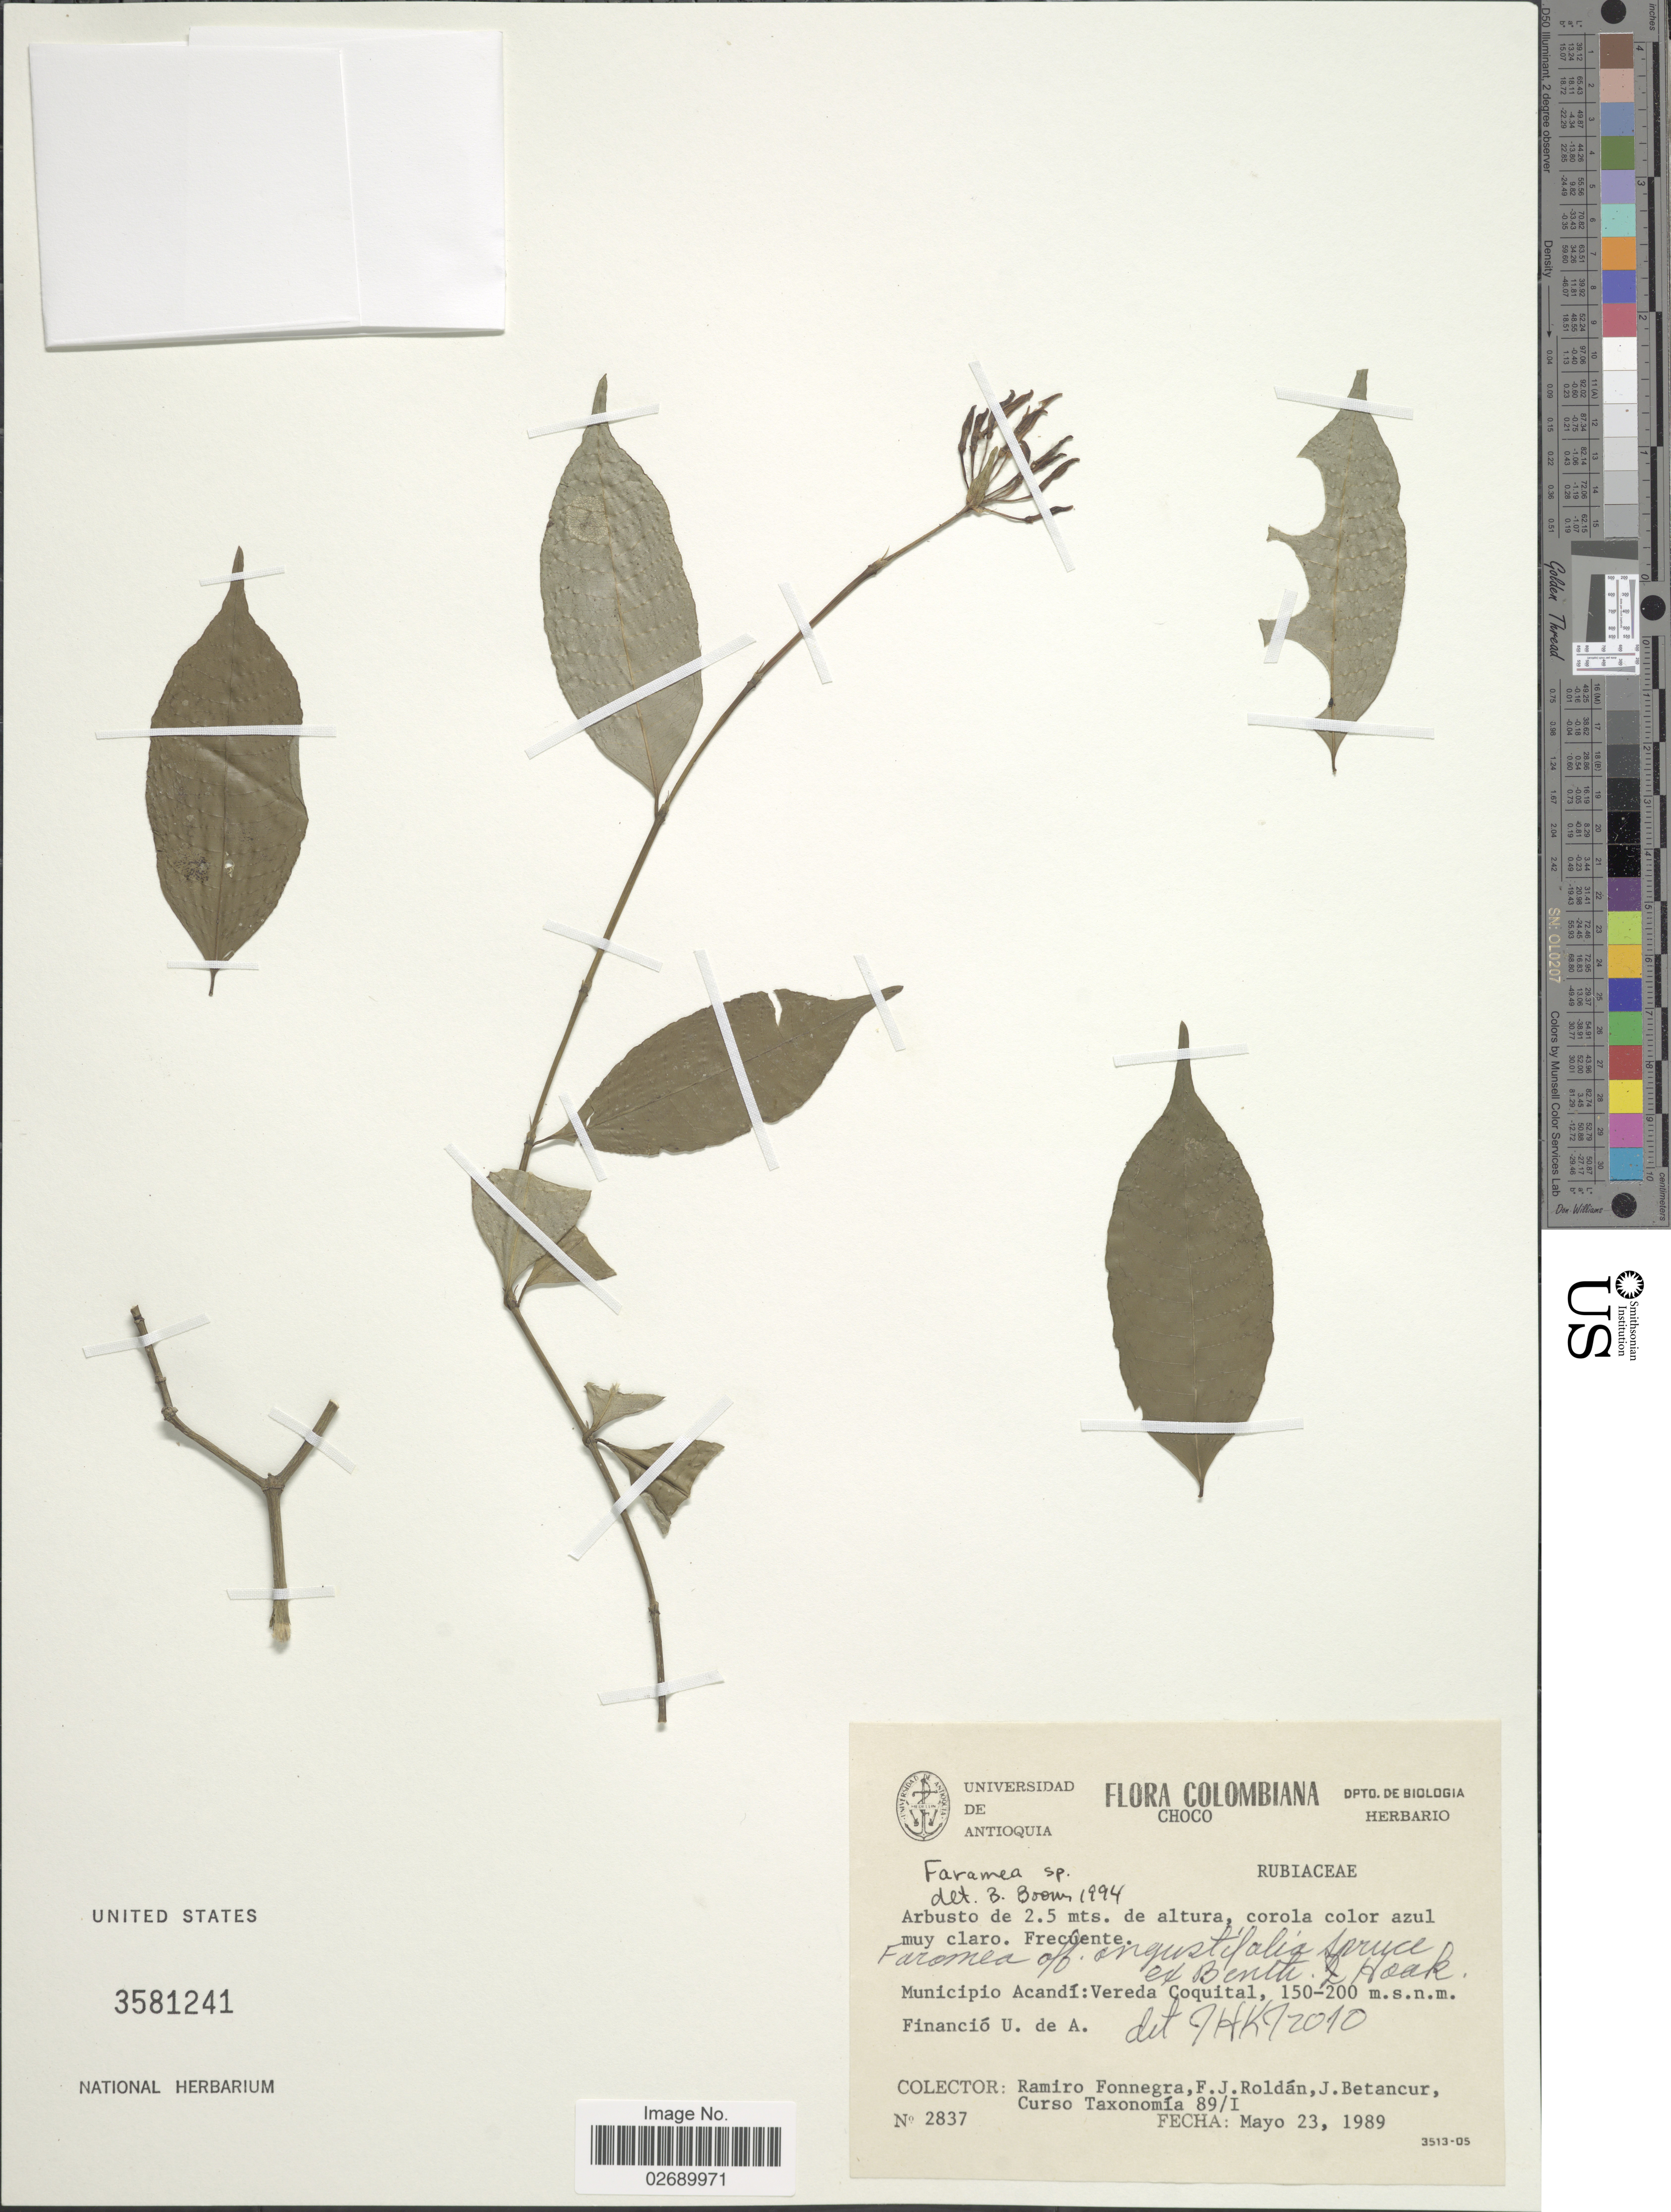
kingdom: Plantae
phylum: Tracheophyta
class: Magnoliopsida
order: Gentianales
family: Rubiaceae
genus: Faramea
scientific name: Faramea angustifolia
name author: Spruce ex Müll. Arg.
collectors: R. Fonnegra, F. J. Roldán, J. Betancur & Curso de Taxonomía 89-I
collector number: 2837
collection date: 1989-05-23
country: Colombia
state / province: Chocó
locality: Municipio Acandi: Vereda Coquital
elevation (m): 150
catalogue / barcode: US 3581241